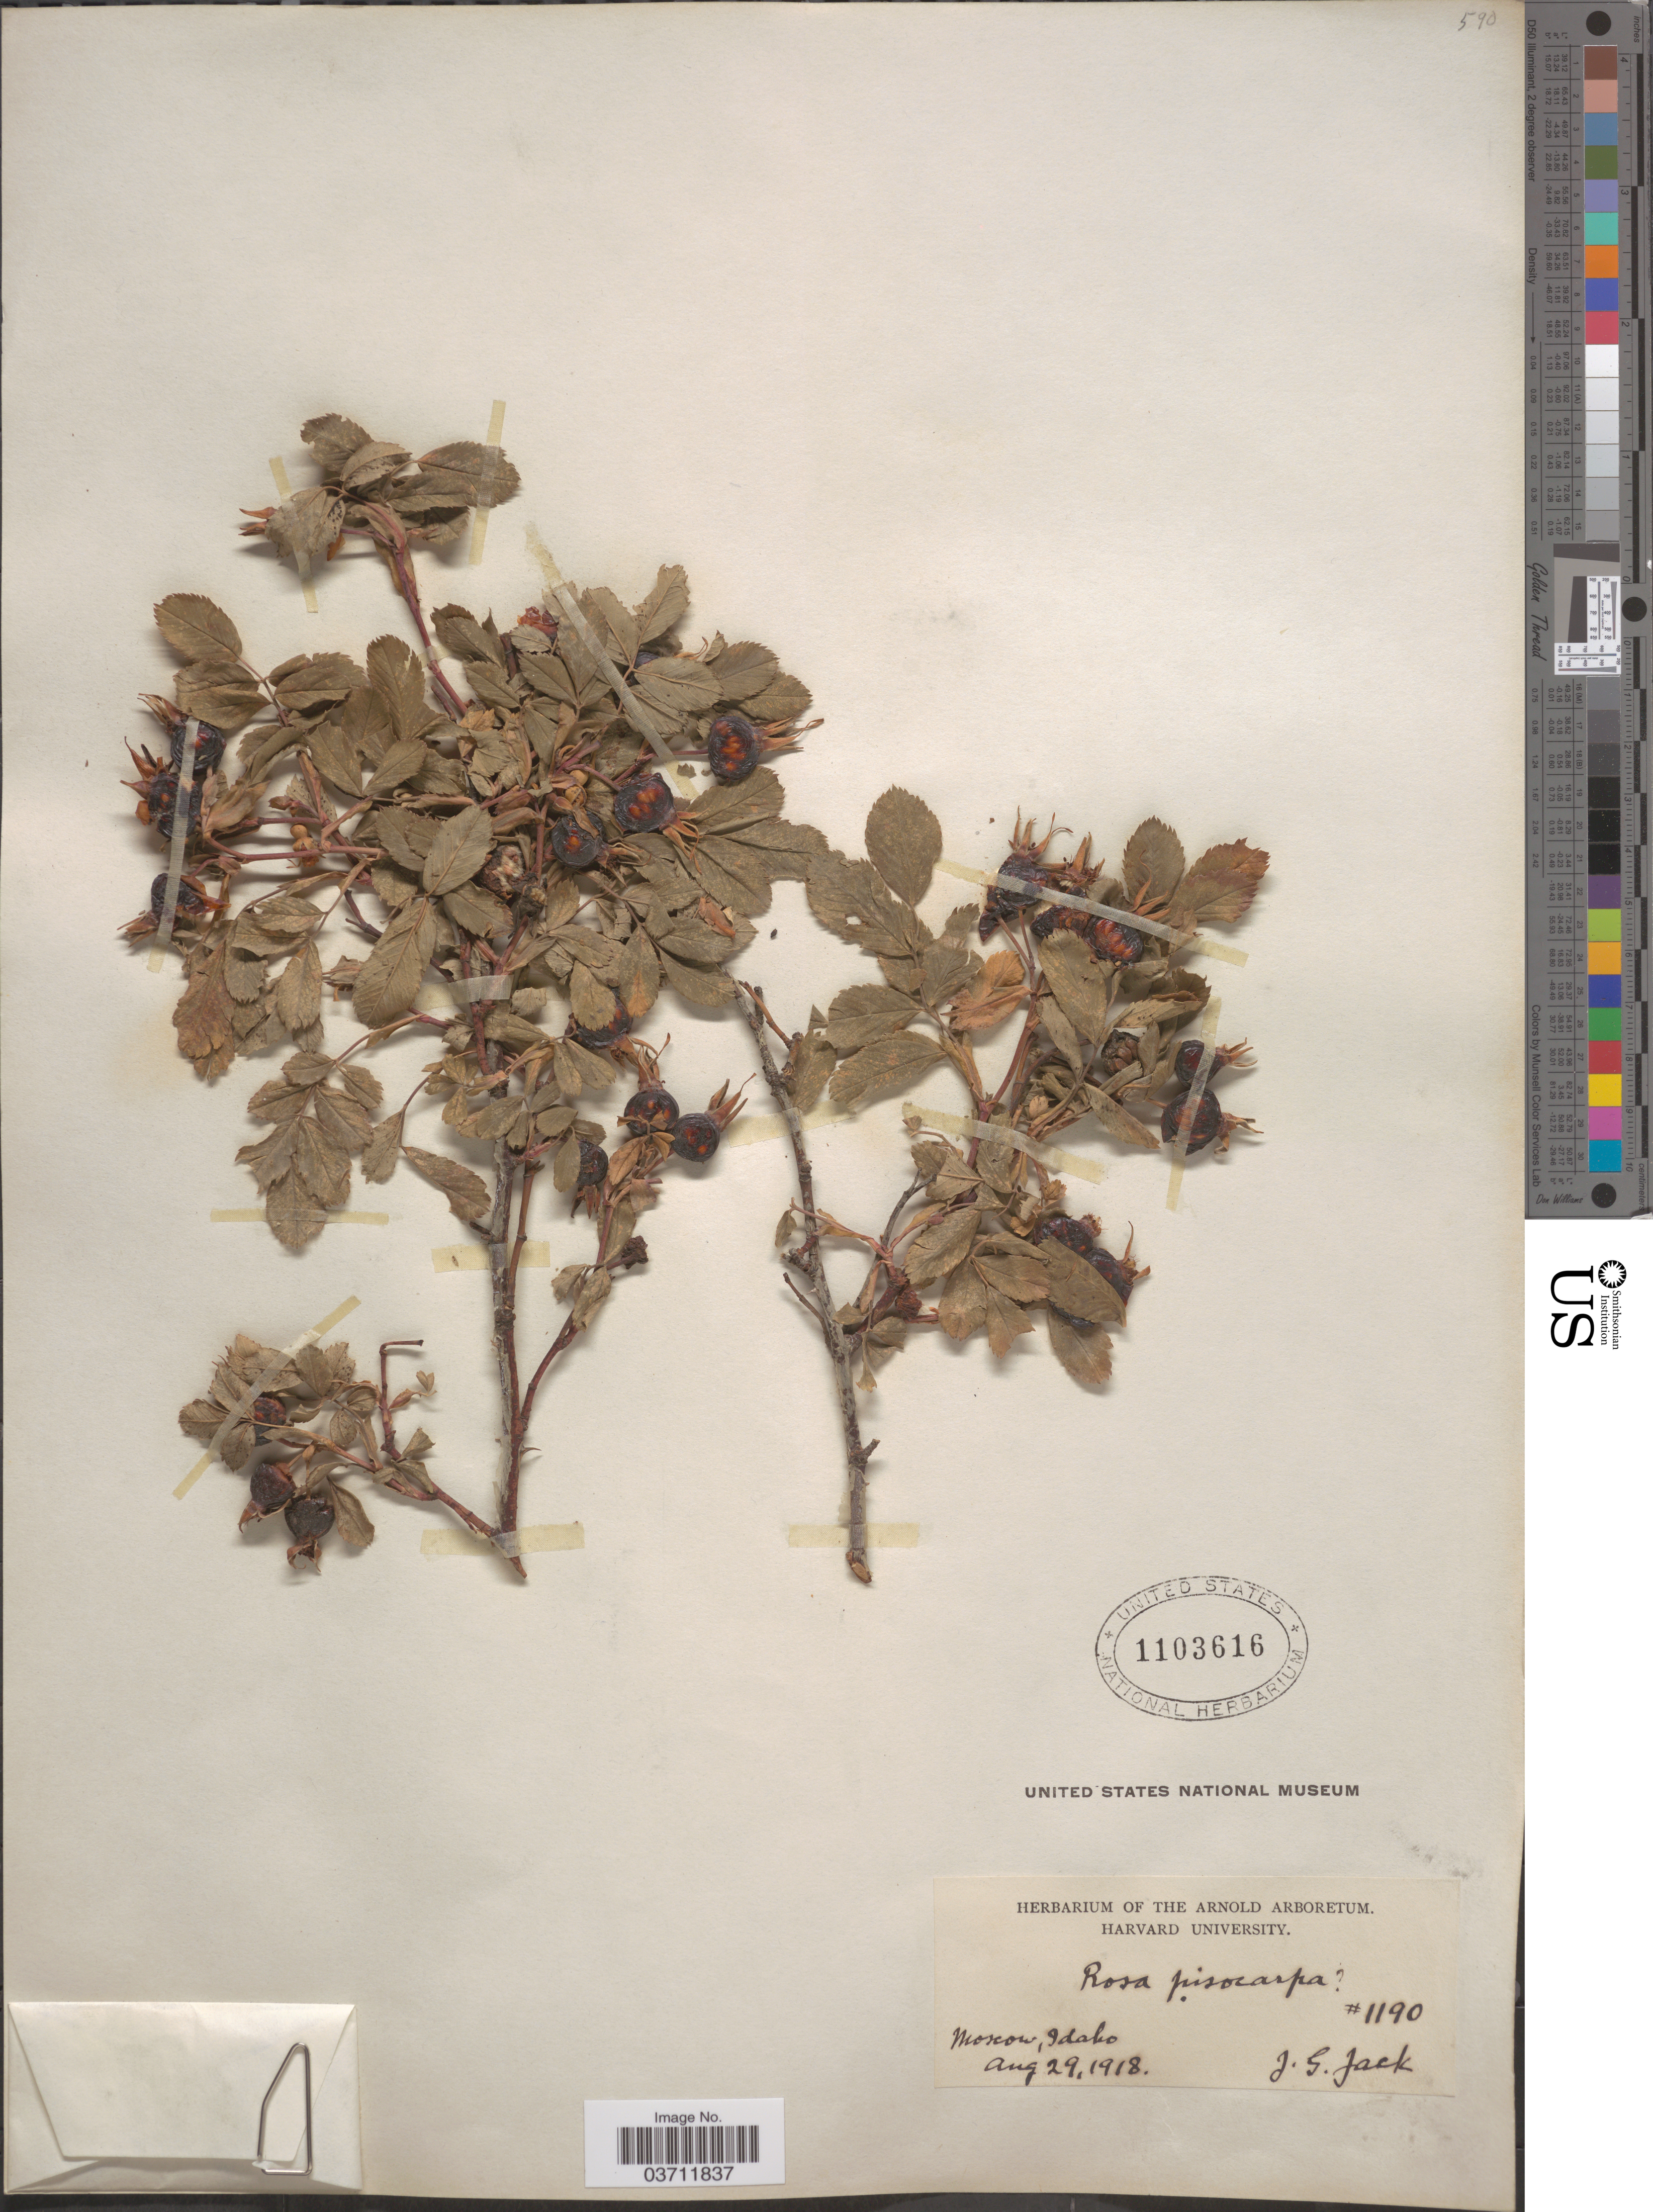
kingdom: Plantae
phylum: Tracheophyta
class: Magnoliopsida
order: Rosales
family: Rosaceae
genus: Rosa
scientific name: Rosa pisocarpa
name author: A. Gray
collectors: J. G. Jack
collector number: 1190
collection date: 1918-08-29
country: United States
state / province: Idaho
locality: Moscow.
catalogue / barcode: US 1103616